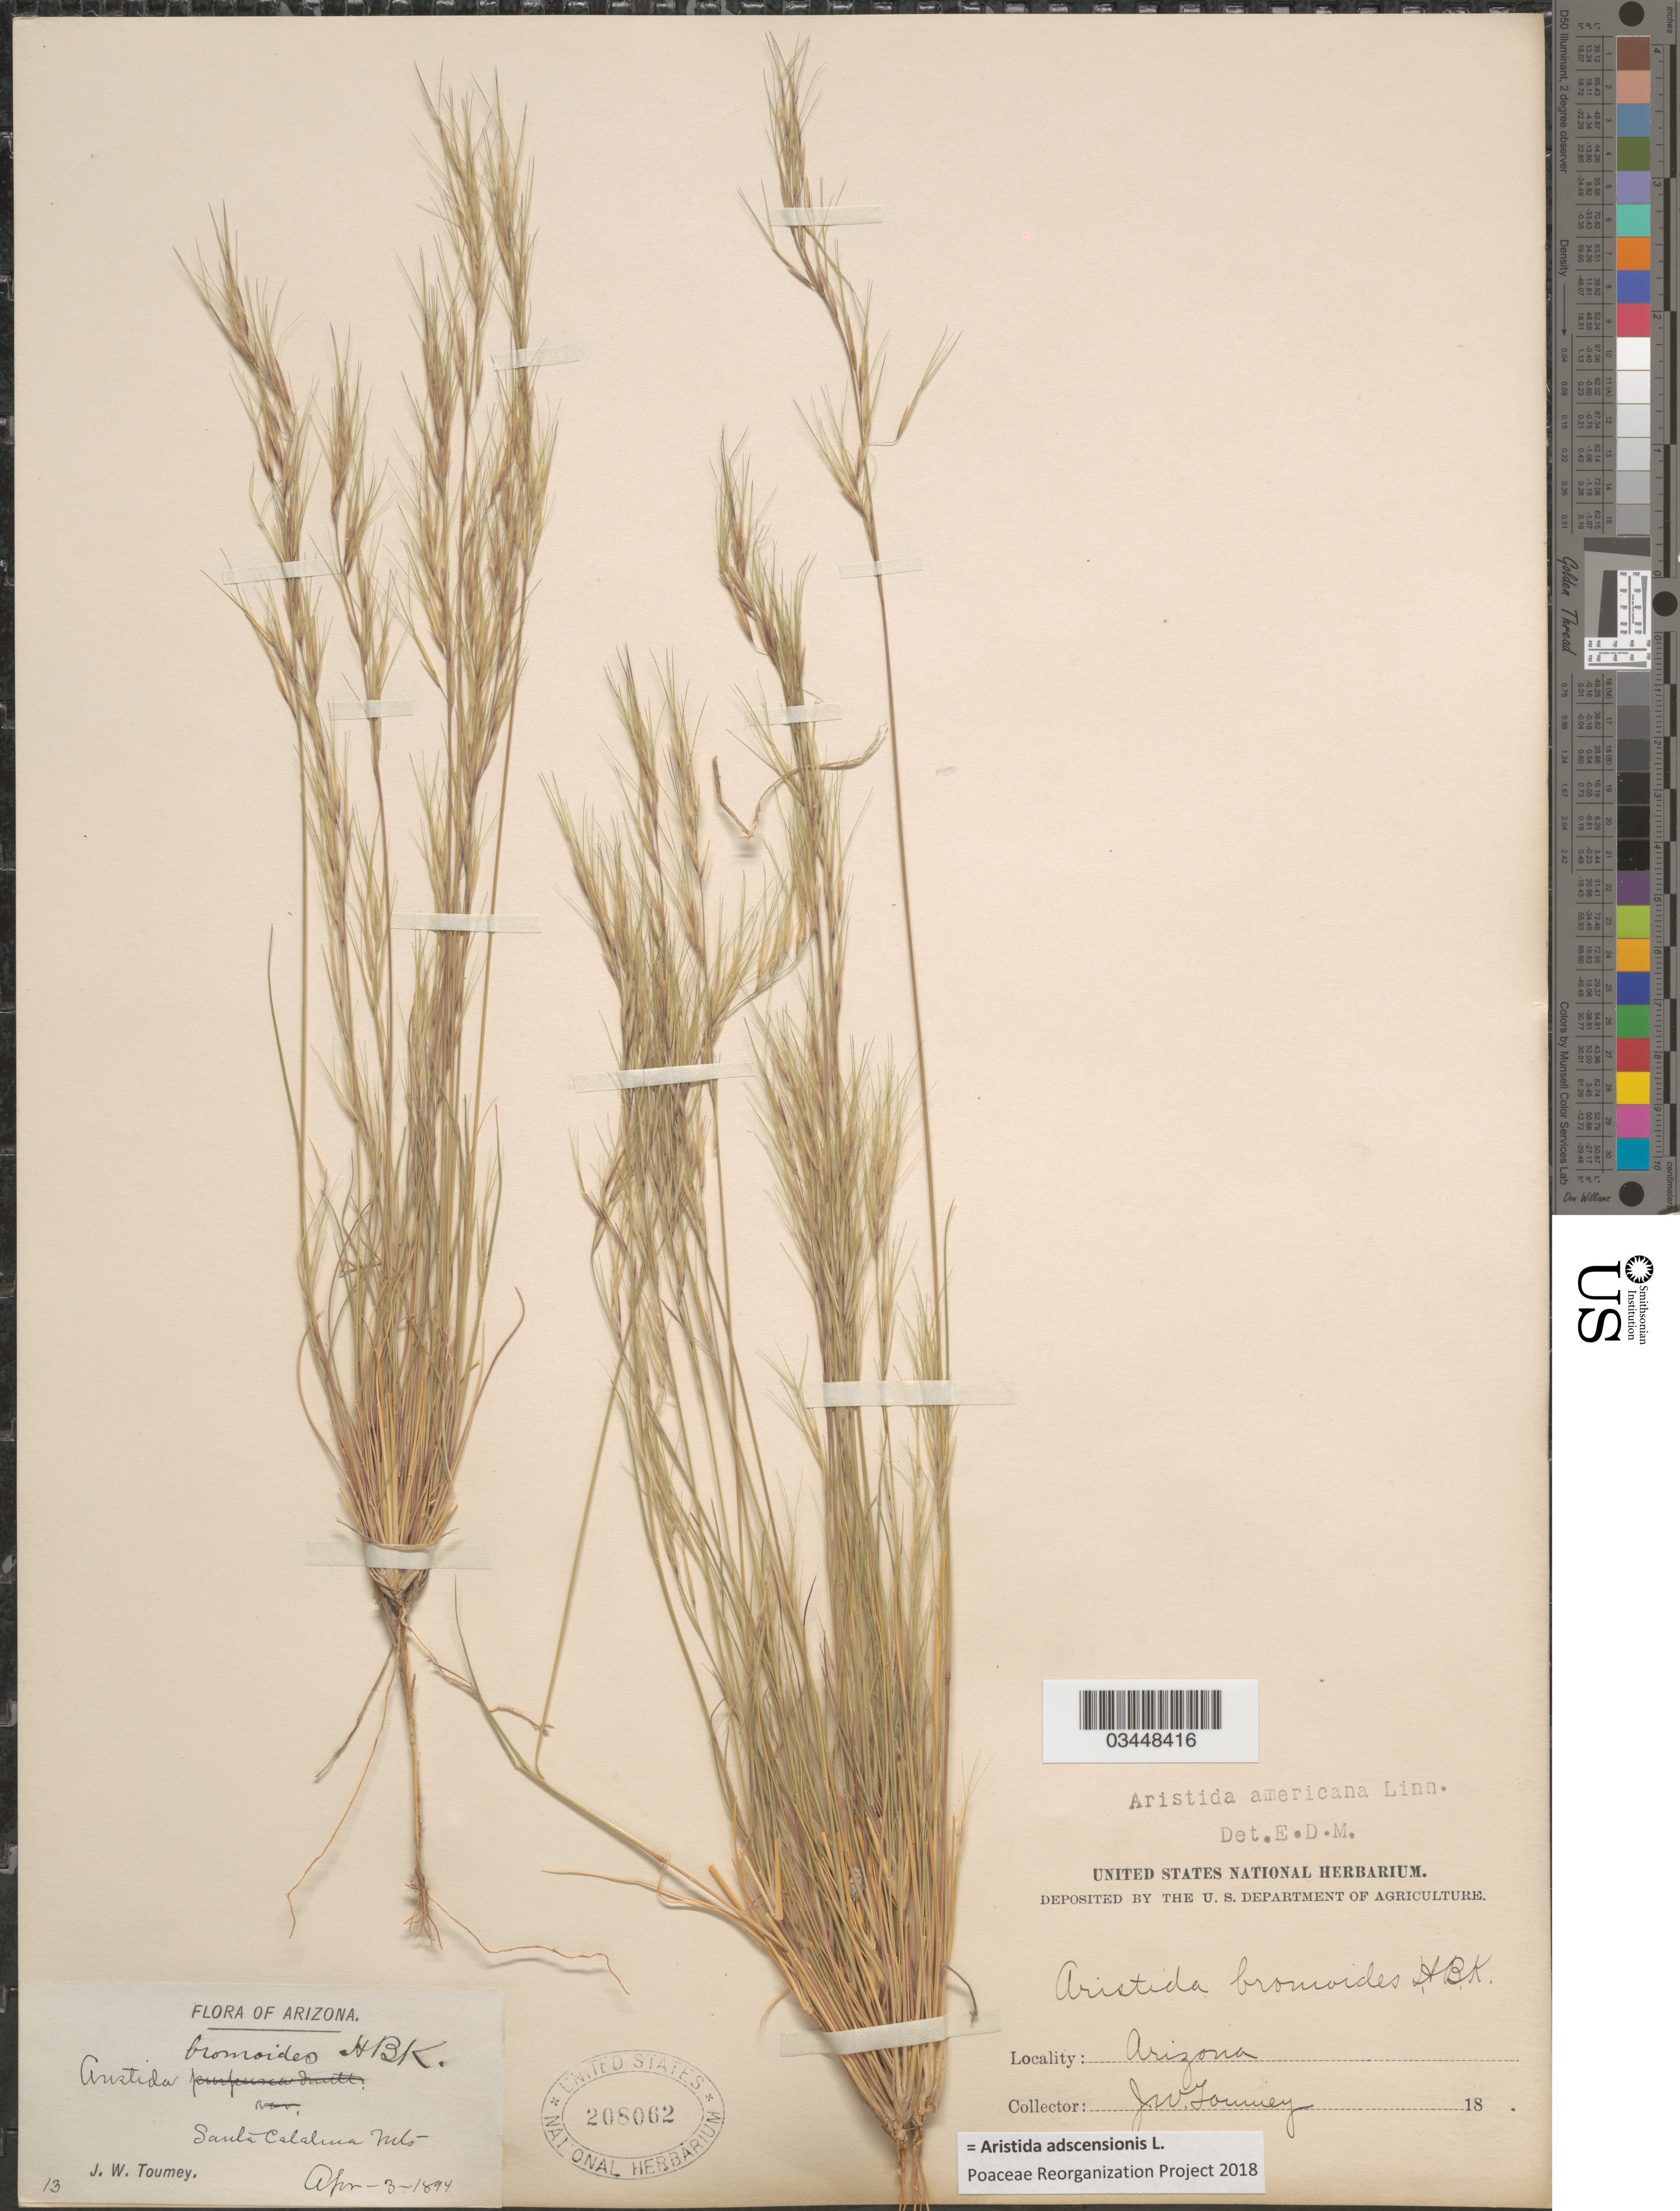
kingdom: Plantae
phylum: Tracheophyta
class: Liliopsida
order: Poales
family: Poaceae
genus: Aristida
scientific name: Aristida adscensionis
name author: L.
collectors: J. W. Toumey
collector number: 13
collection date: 1894-04-03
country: United States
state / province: Arizona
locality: Santa Catalina Mts.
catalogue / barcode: US 208062